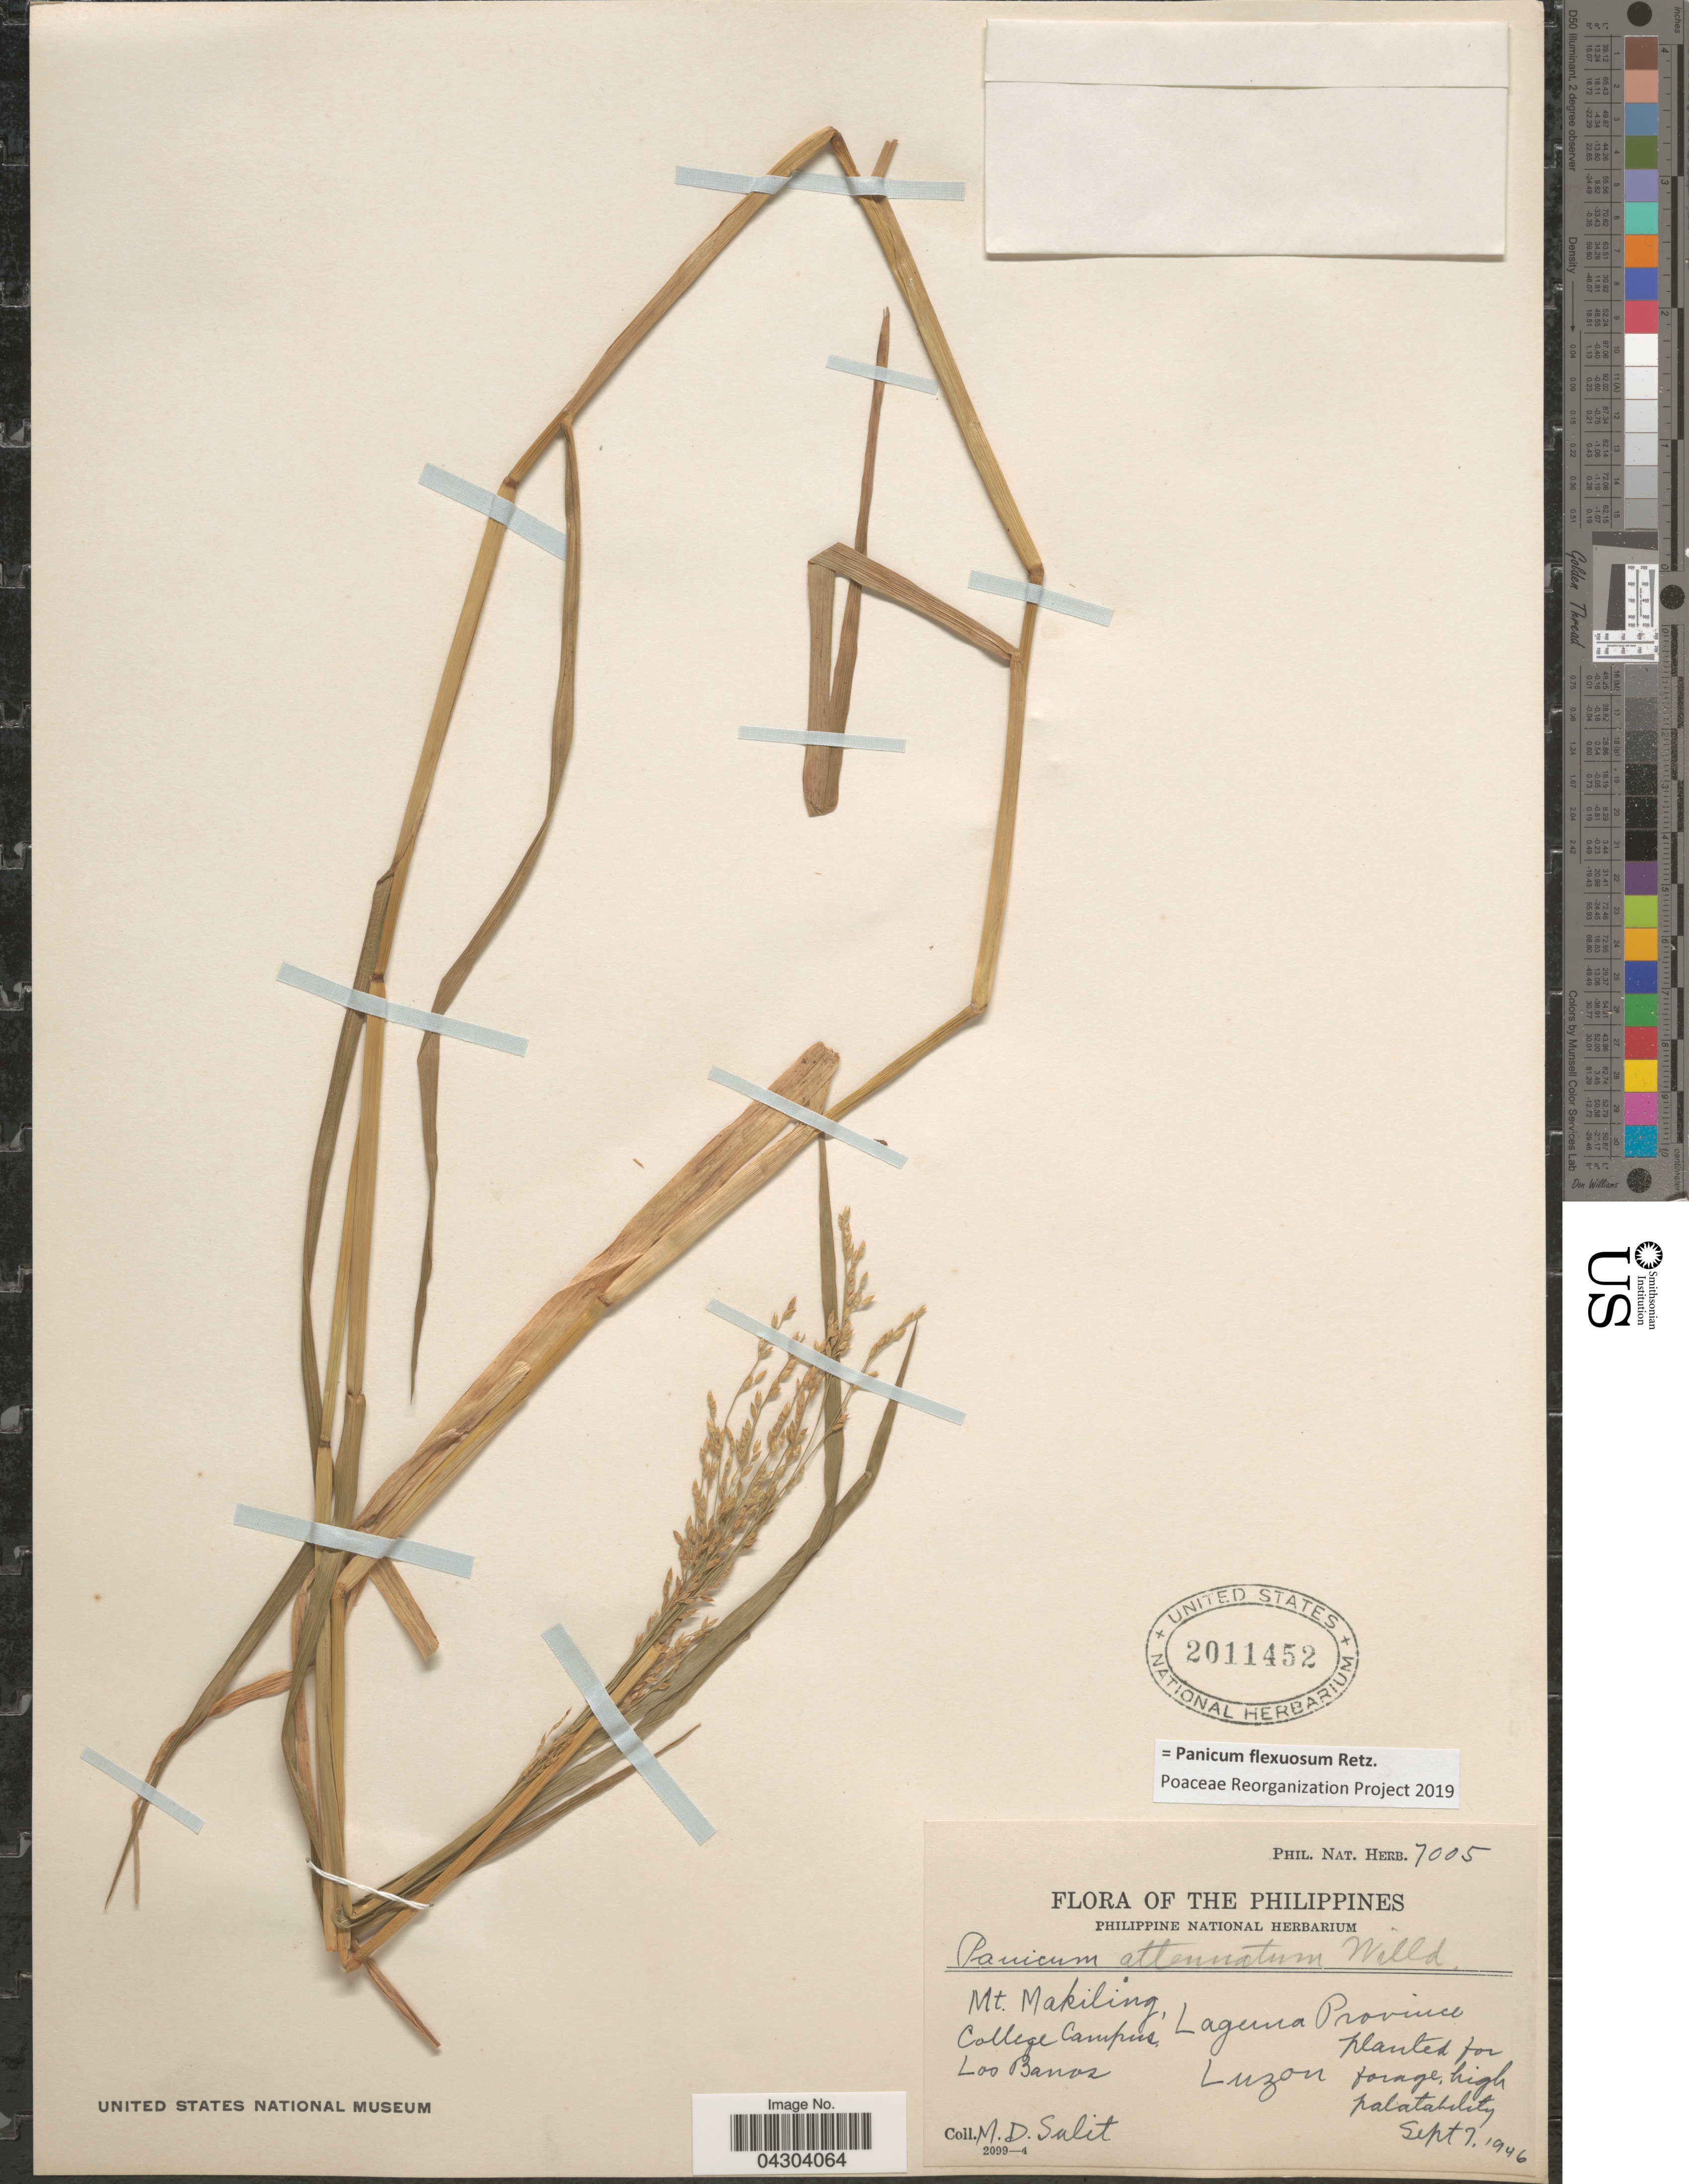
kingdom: Plantae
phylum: Tracheophyta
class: Liliopsida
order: Poales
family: Poaceae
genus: Panicum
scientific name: Panicum flexuosum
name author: Retz.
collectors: M. Sulit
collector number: Phil. Nat. Herb. 7005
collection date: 1946-09-07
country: Philippines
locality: Mt. Makiling, College Campus. Los Banos. Laguna Province. Luzon.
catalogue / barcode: US 2011452